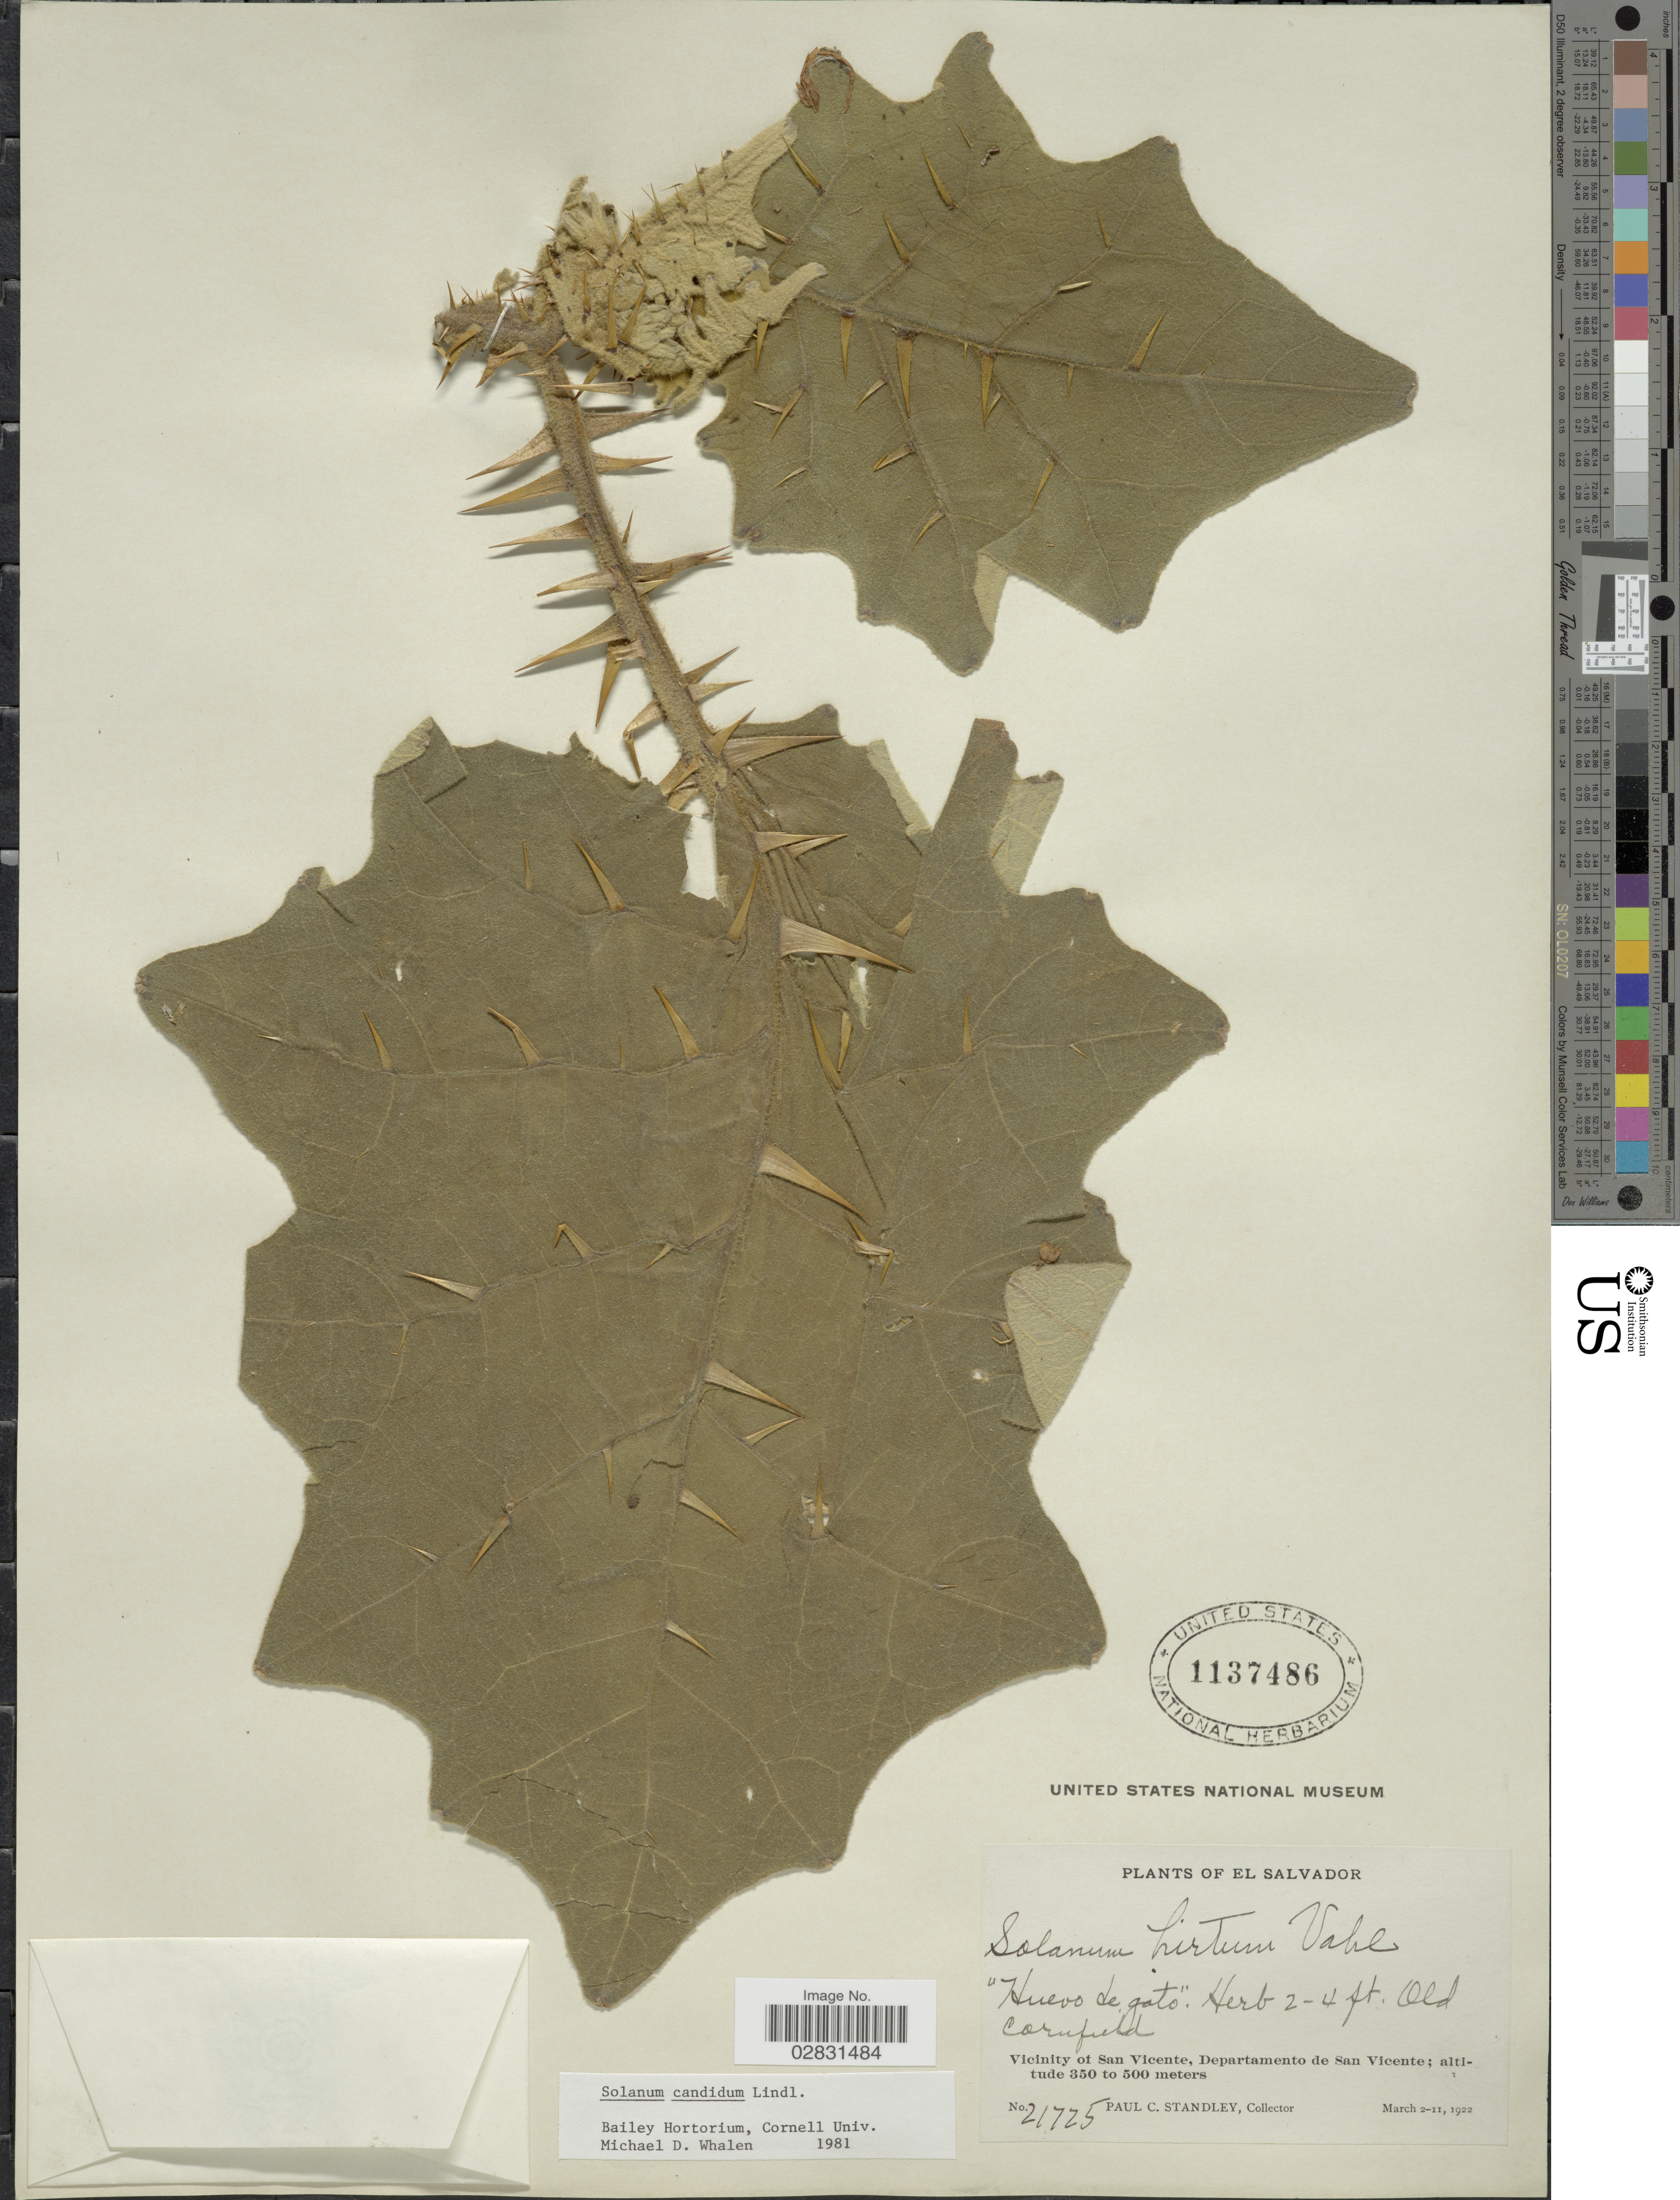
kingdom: Plantae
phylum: Tracheophyta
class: Magnoliopsida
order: Solanales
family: Solanaceae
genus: Solanum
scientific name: Solanum candidum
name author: Lindl.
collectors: P. C. Standley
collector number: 21725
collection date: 1922-03-02/1922-03-11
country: El Salvador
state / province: San Vincente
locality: Vicinity of San Vicente, Departamento de San Vicente.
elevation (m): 350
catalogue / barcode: US 1137486